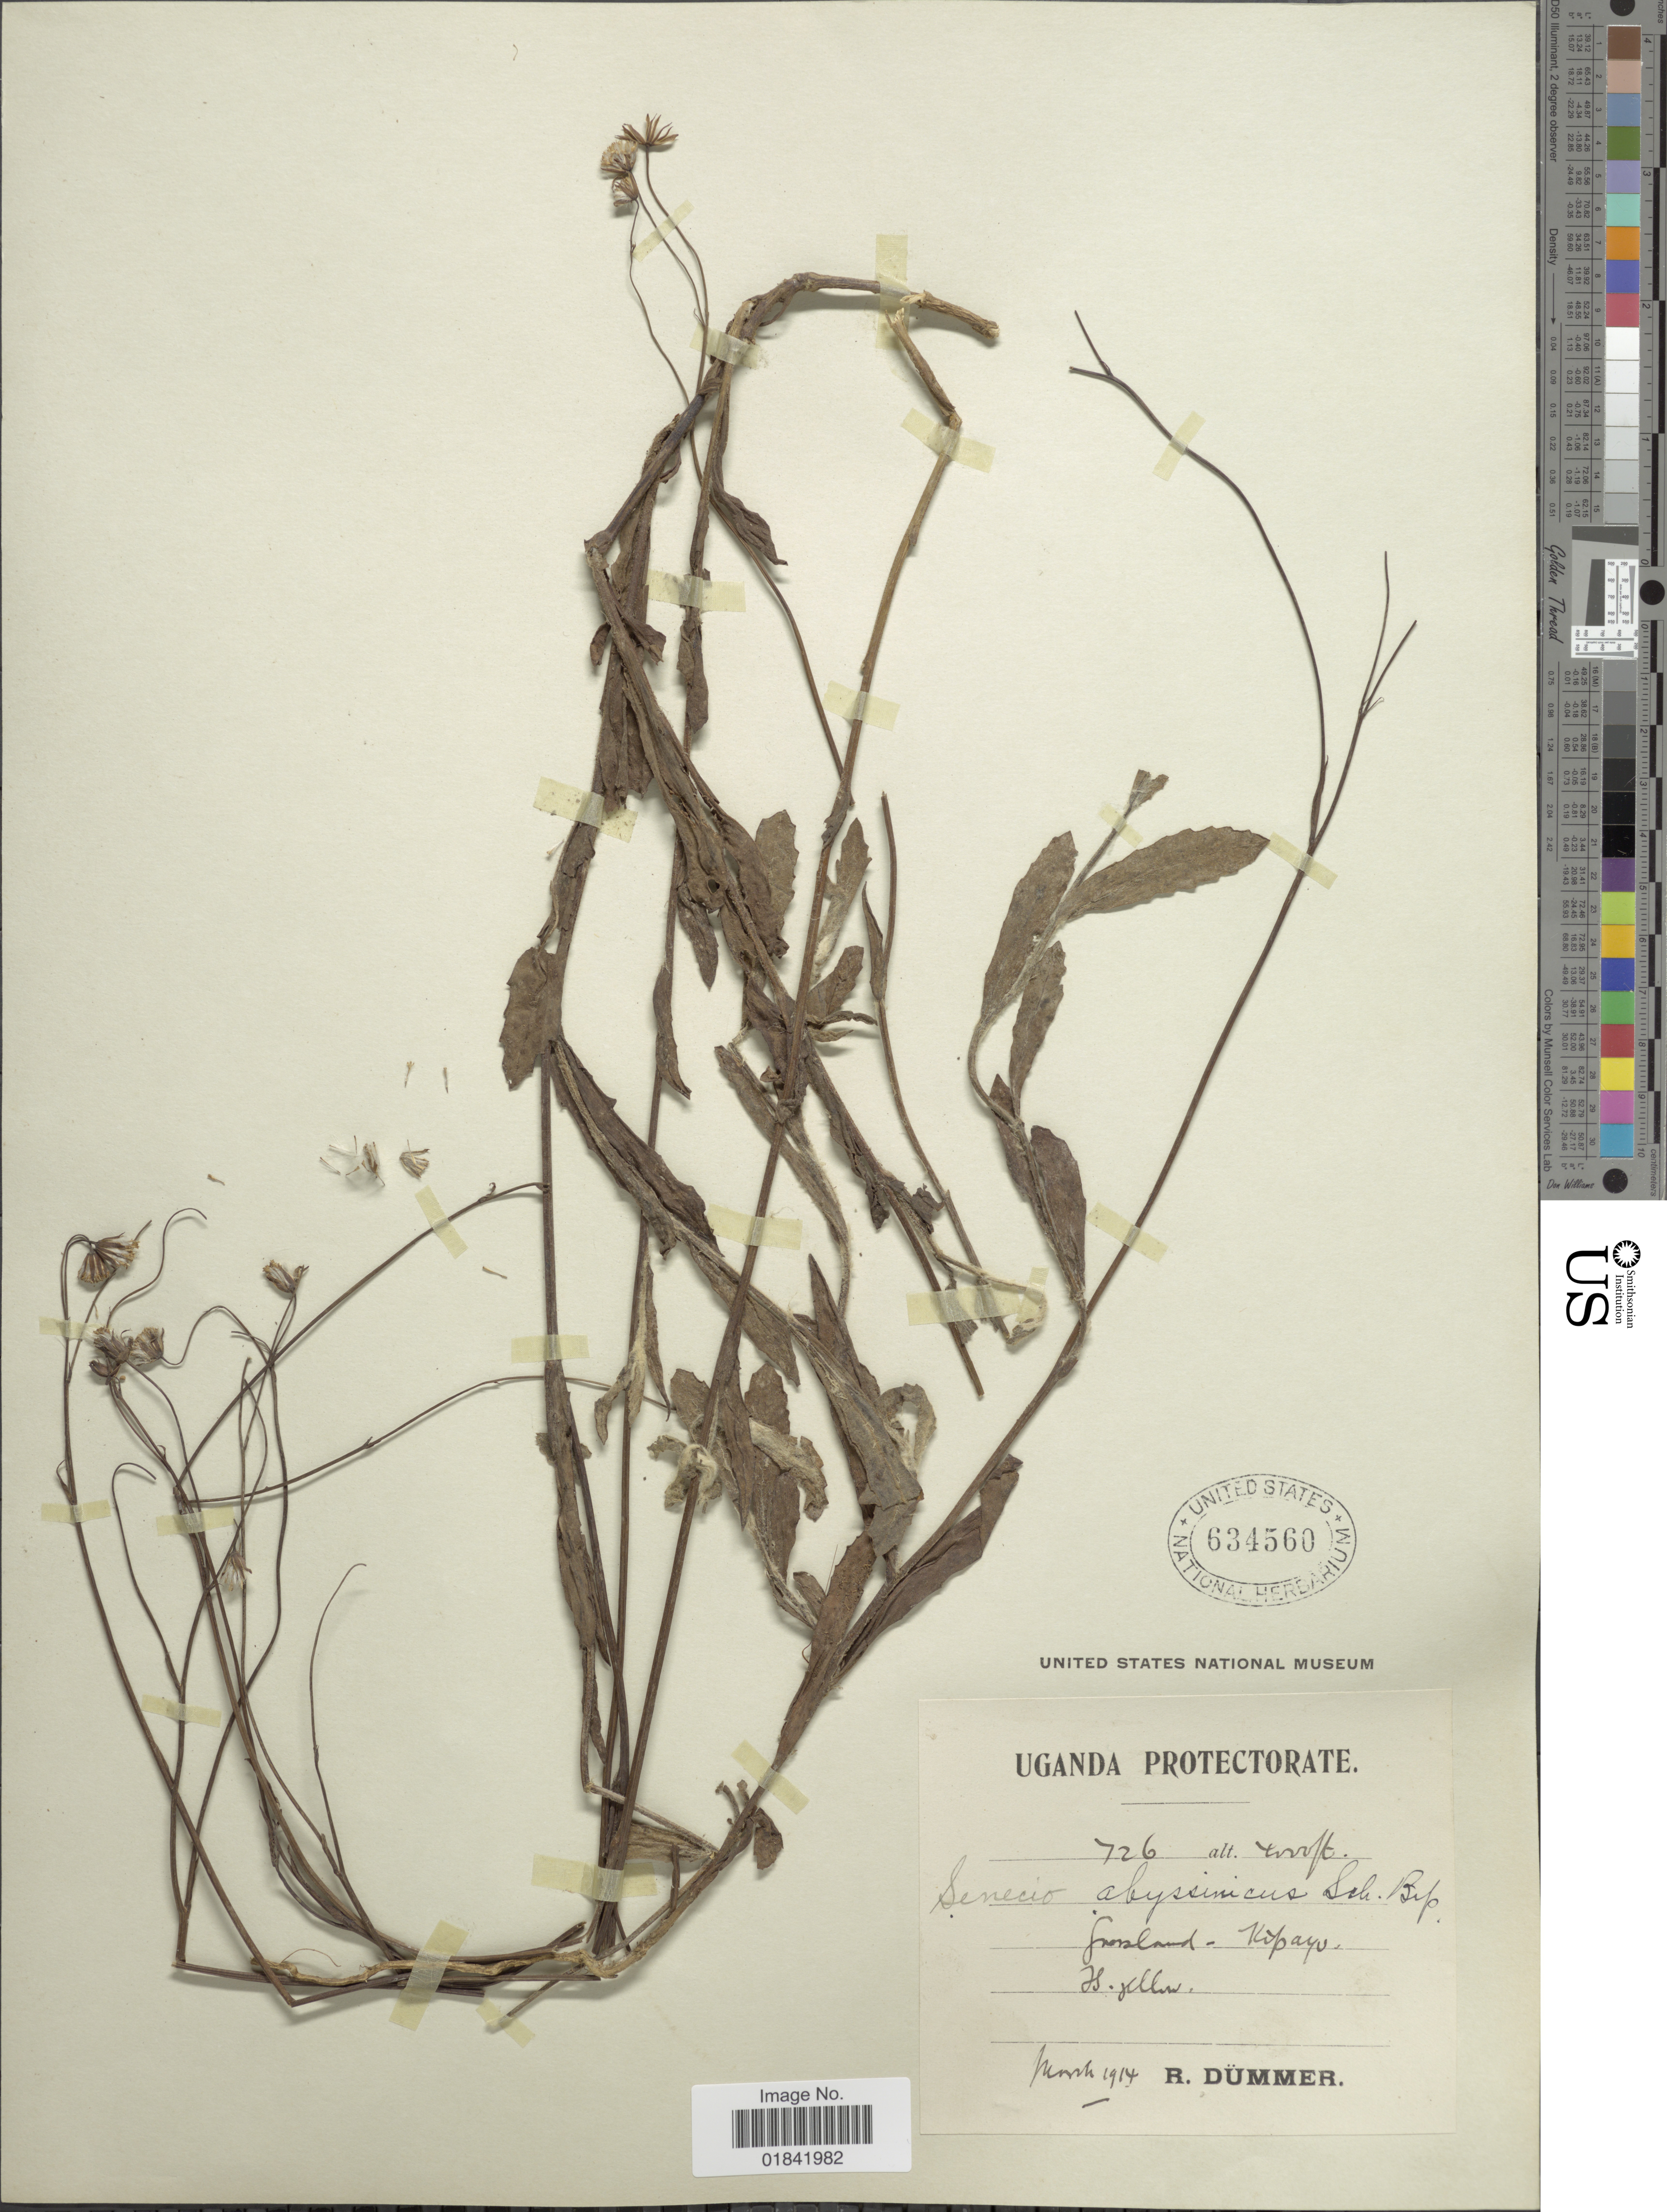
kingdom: Plantae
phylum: Tracheophyta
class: Magnoliopsida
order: Asterales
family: Asteraceae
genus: Senecio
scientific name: Senecio abyssinicus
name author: (A. Rich.) N. Jacobsen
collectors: R. A. Dümmer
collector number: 726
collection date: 1914-03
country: Uganda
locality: Uganda Protectorate, Grassland, Kipayo.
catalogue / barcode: US 634560